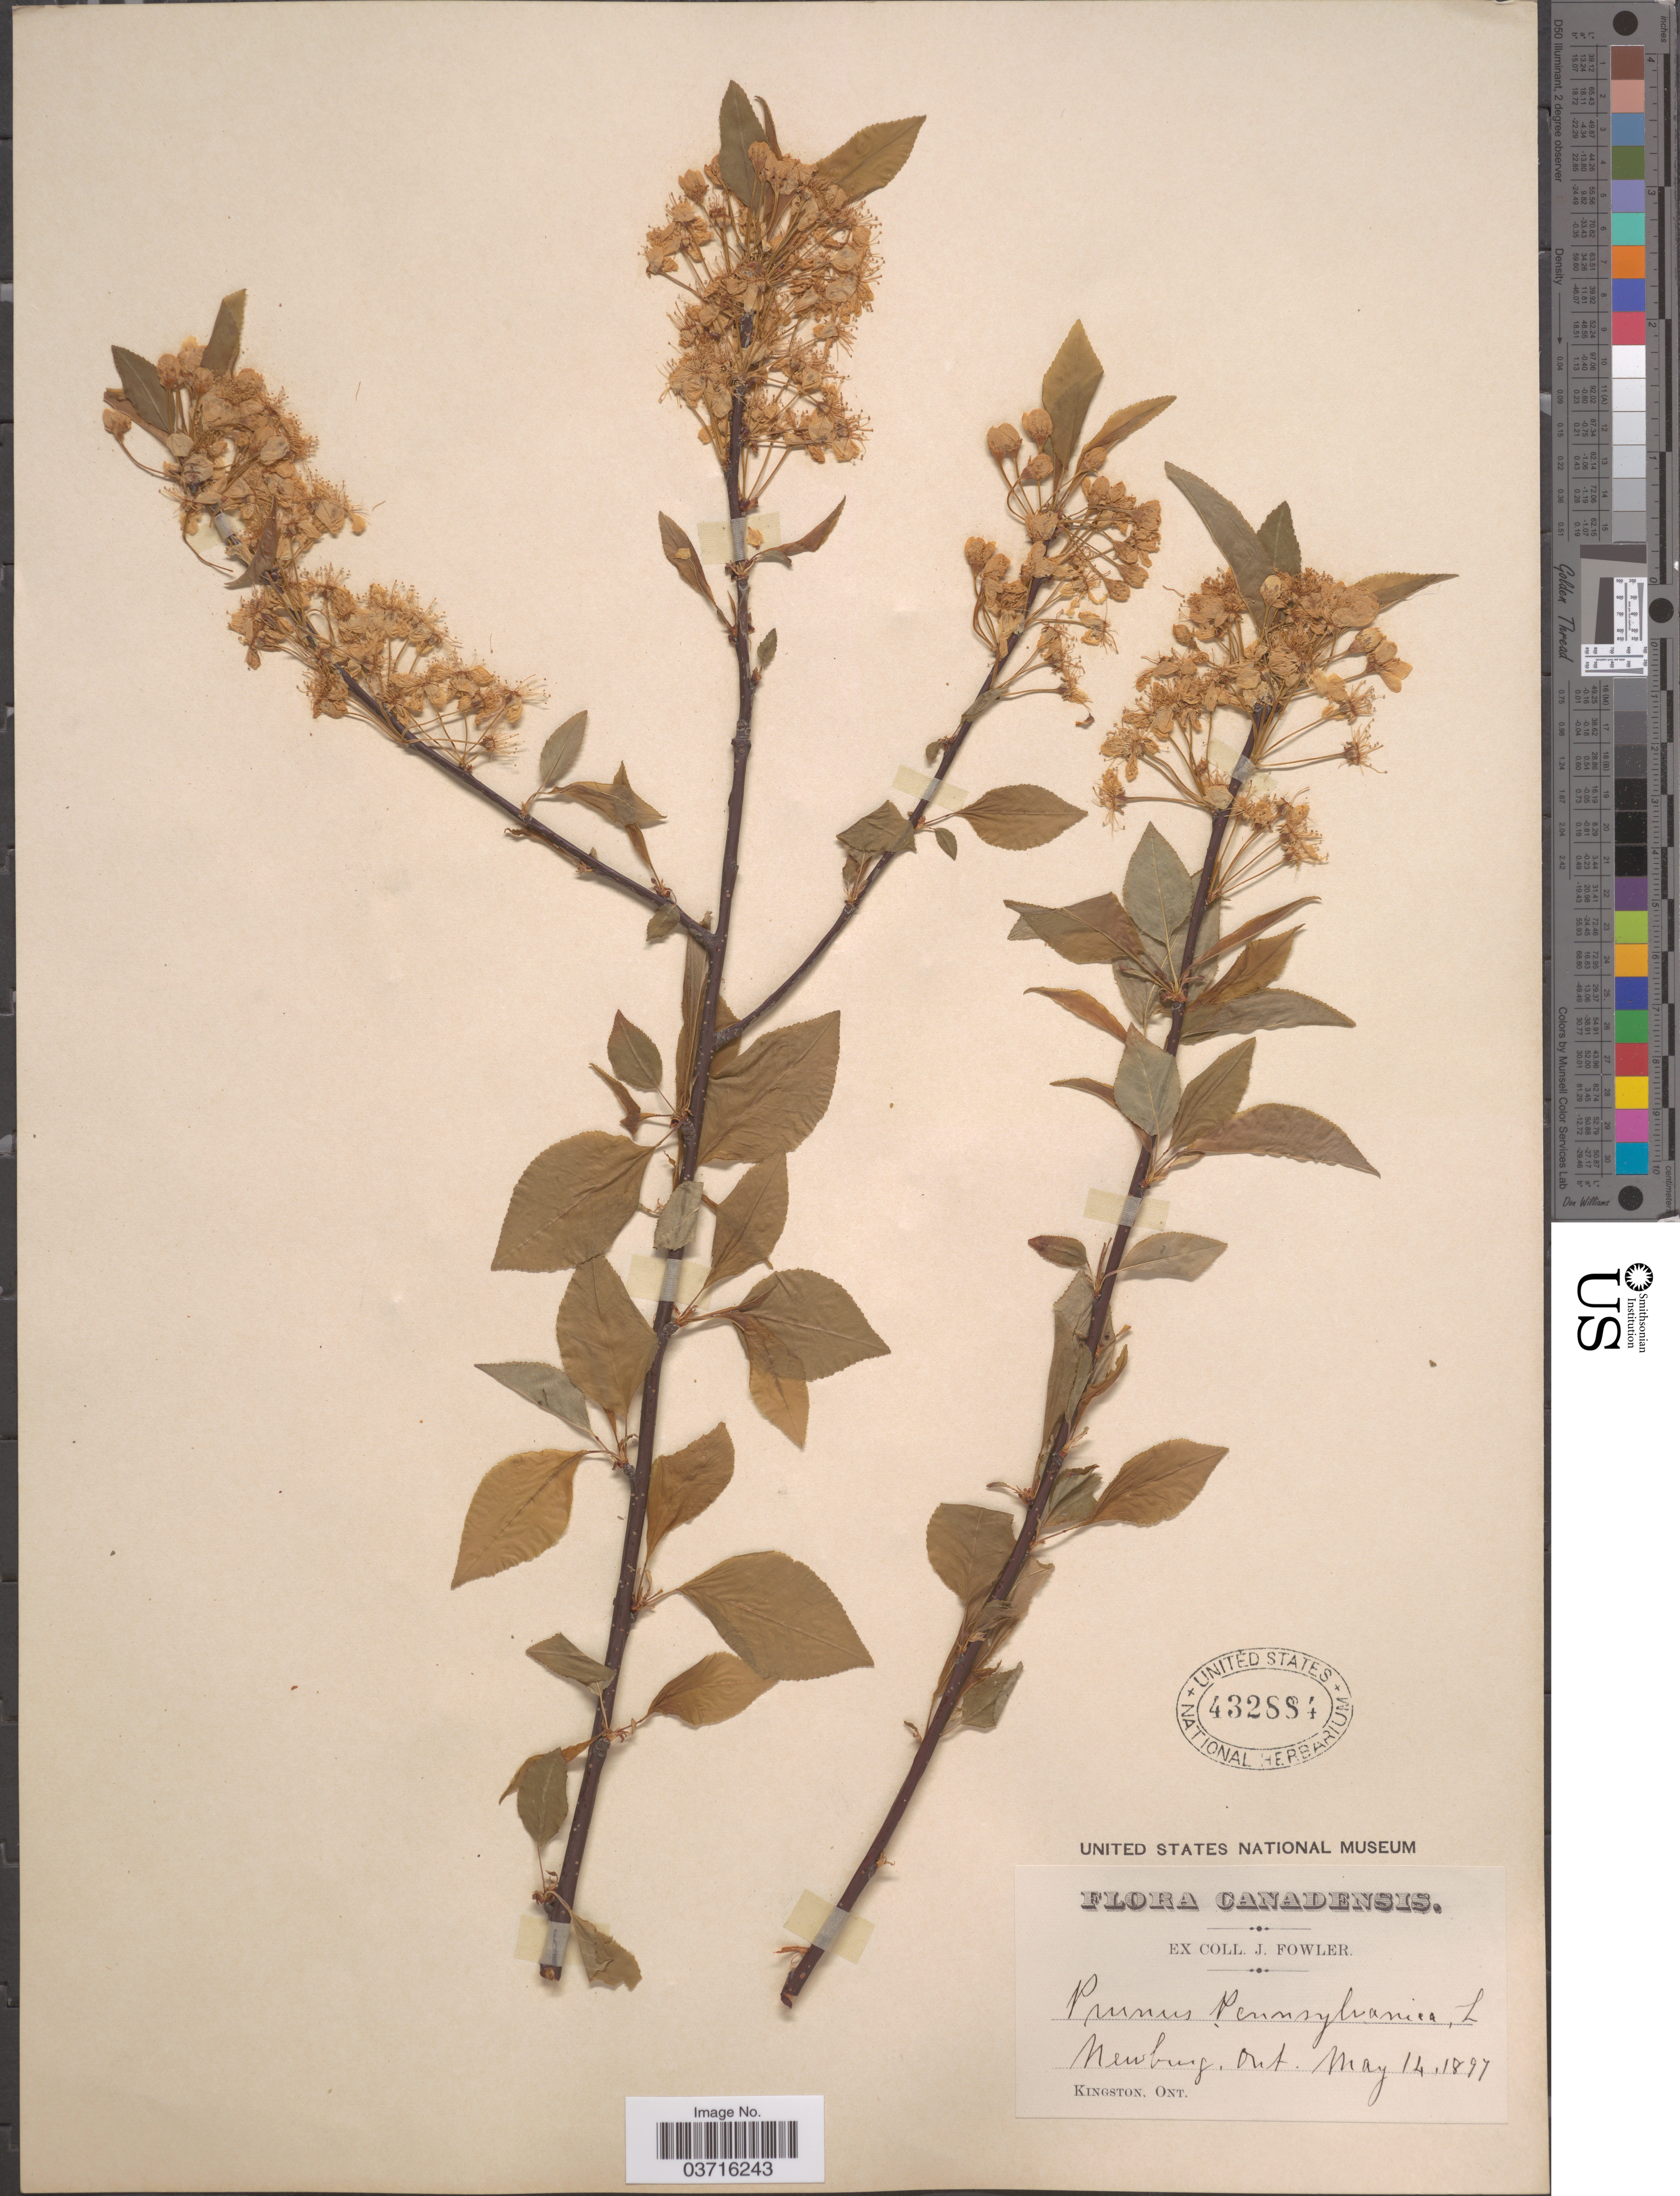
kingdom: Plantae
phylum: Tracheophyta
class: Magnoliopsida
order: Rosales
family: Rosaceae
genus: Prunus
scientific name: Prunus pensylvanica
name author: L. f.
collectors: J. Fowler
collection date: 1897-05-14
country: Canada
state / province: Ontario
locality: Newburg.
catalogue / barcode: US 432884